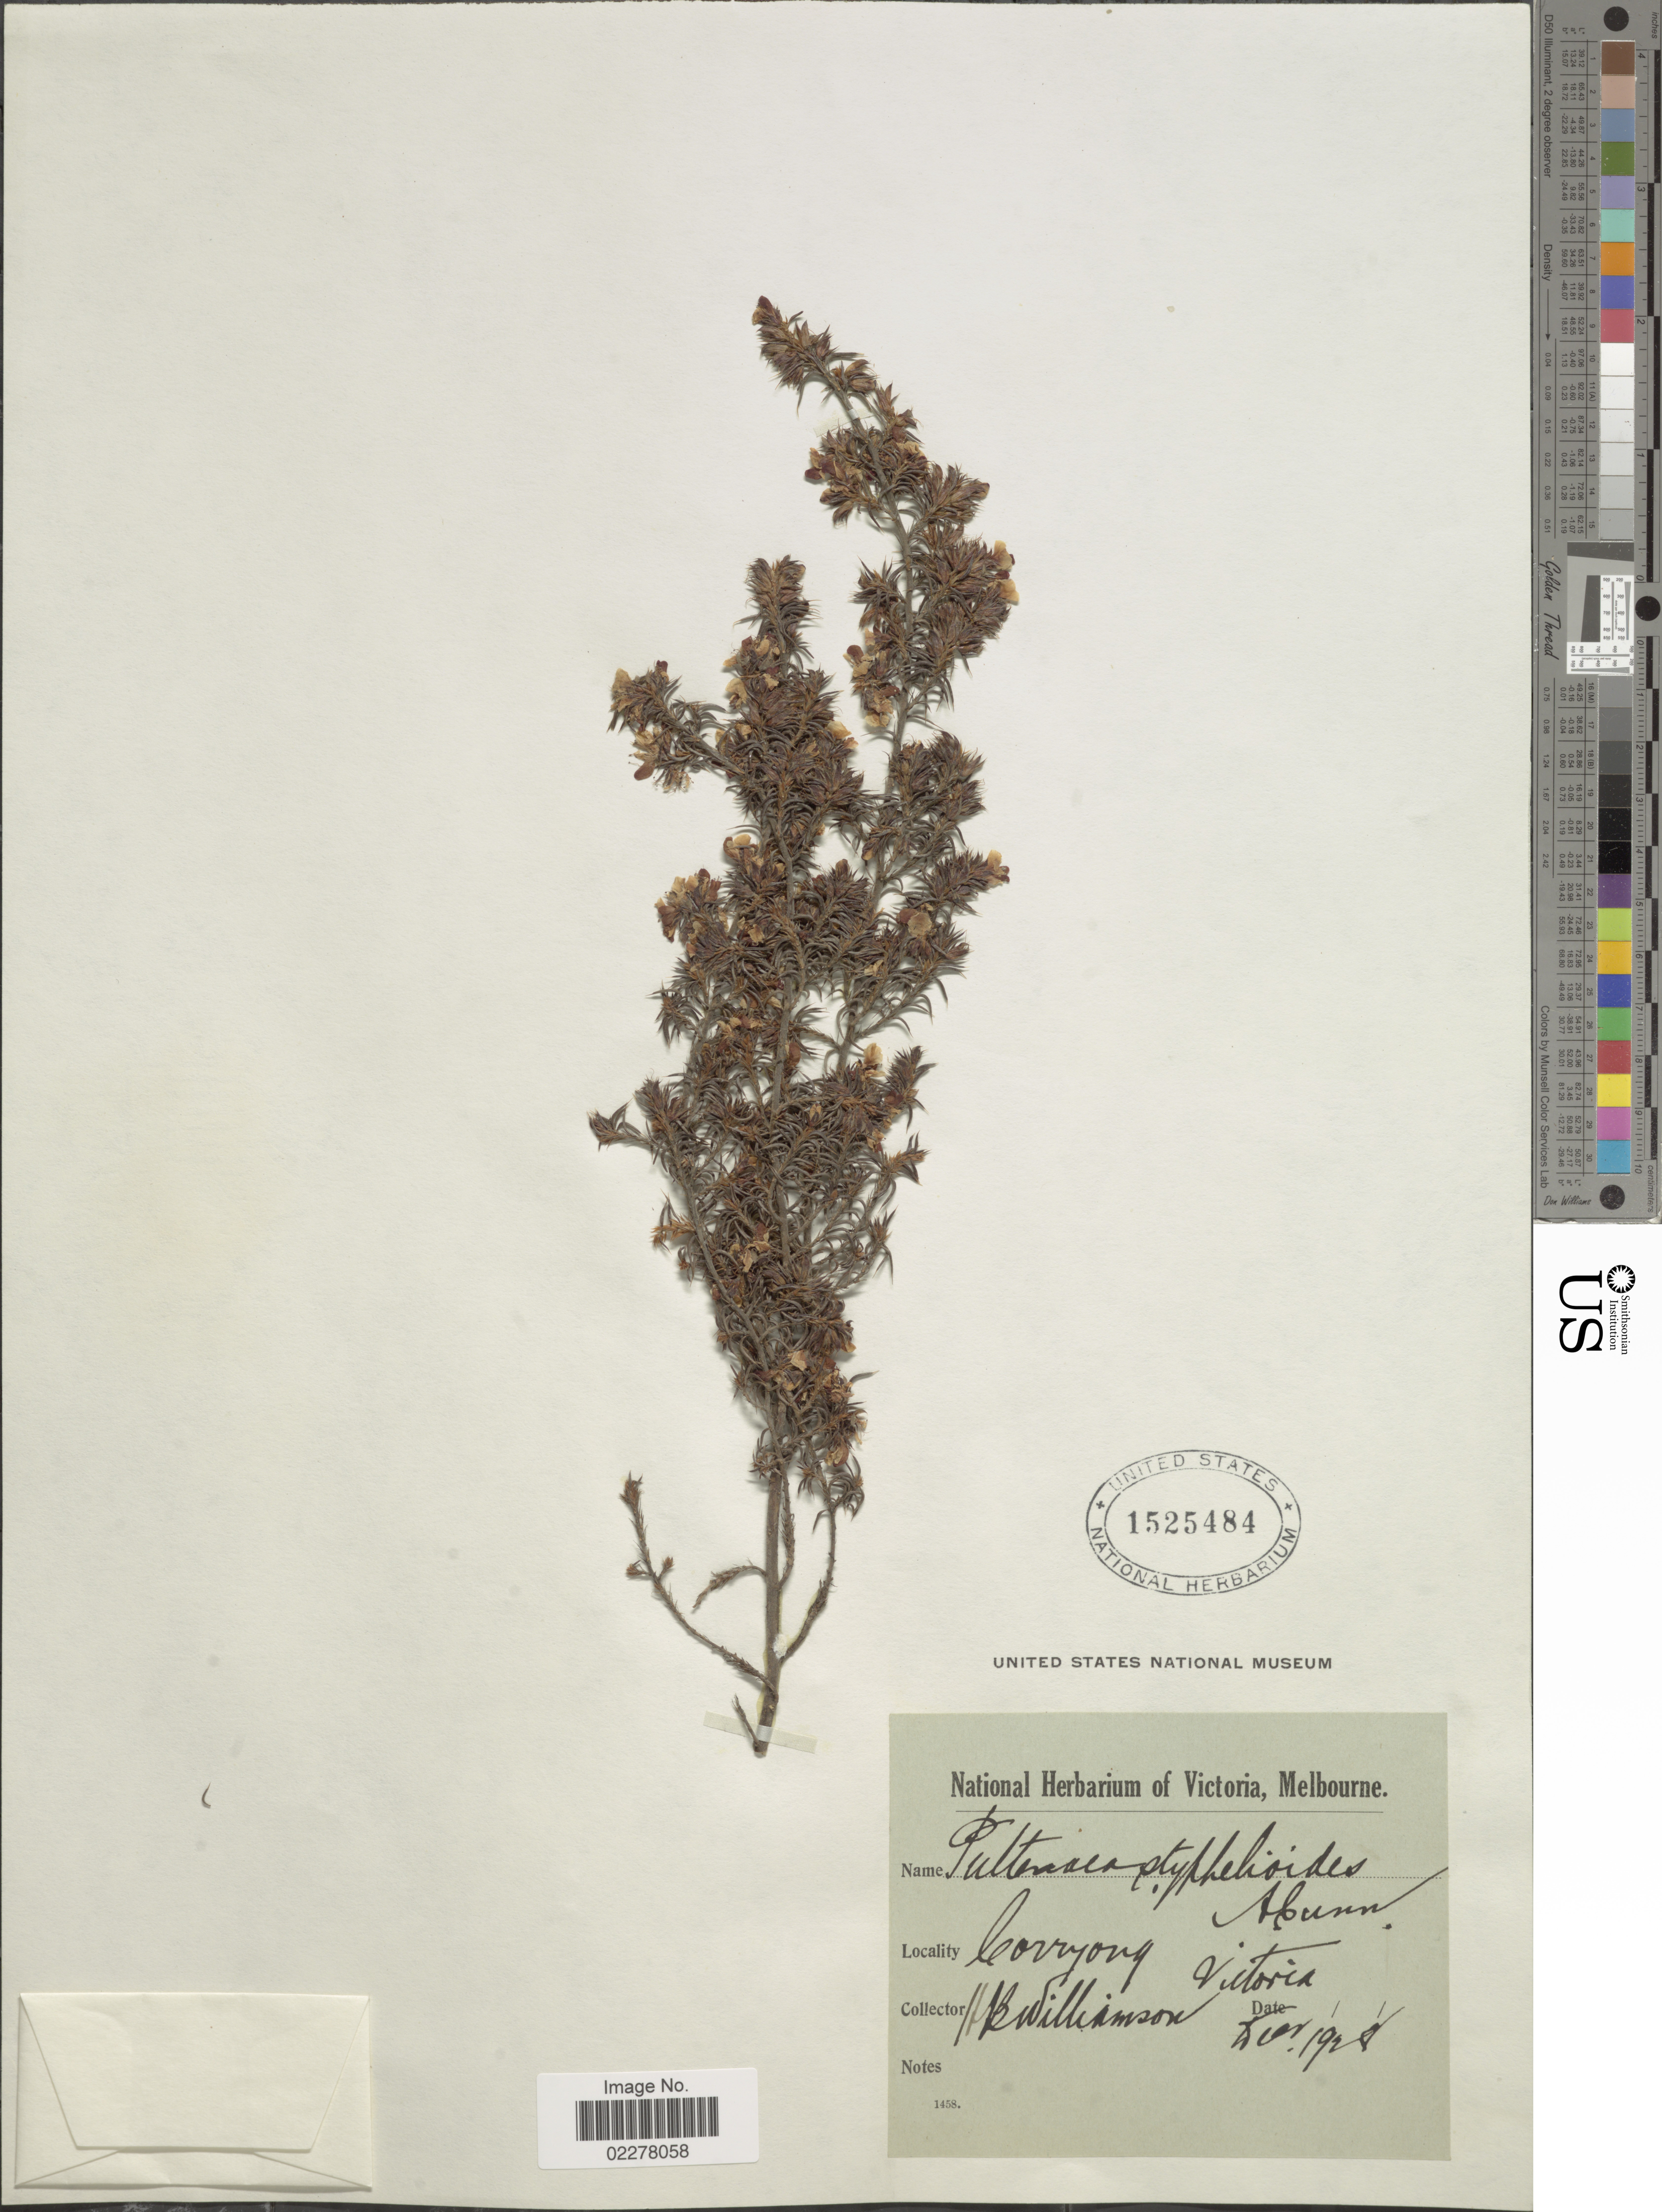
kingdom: Plantae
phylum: Tracheophyta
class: Magnoliopsida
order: Fabales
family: Fabaceae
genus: Pultenaea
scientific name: Pultenaea styphelioides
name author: Steud.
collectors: H. Williamson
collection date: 1928-08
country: Australia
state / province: Victoria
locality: Borryong, Victoria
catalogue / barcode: US 1525484